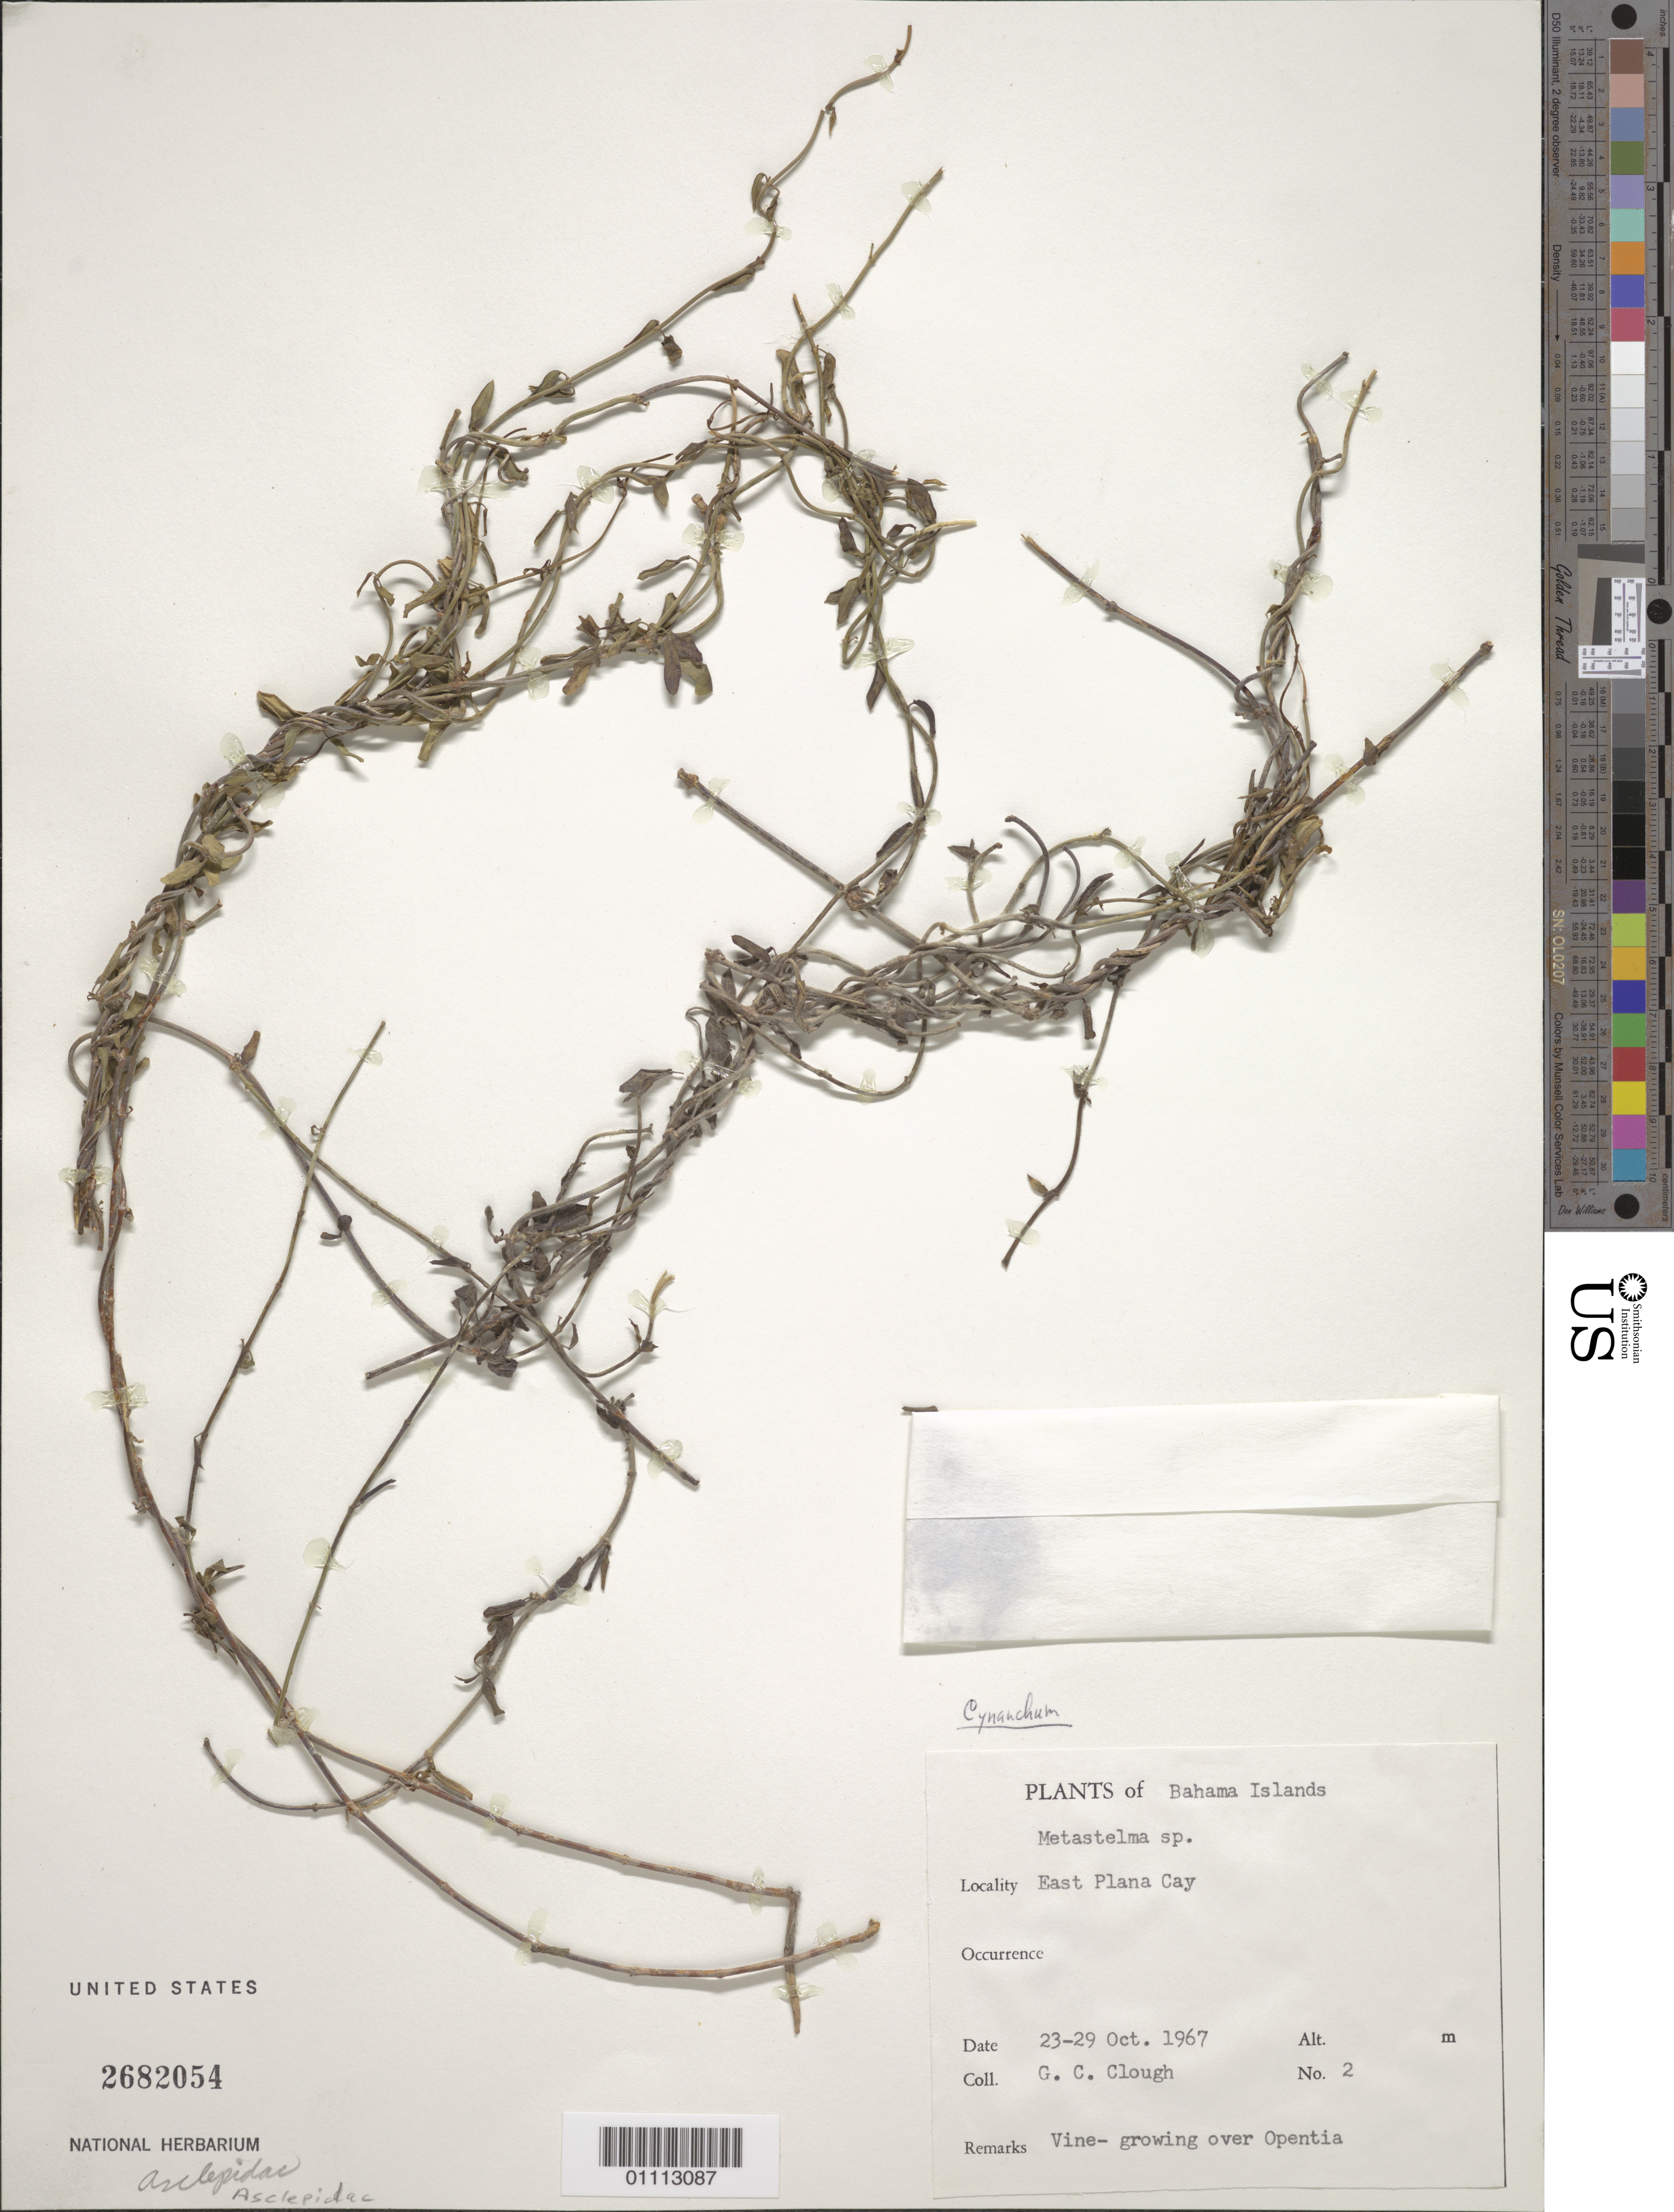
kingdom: Plantae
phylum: Tracheophyta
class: Magnoliopsida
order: Gentianales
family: Apocynaceae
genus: Cynanchum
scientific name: Cynanchum sp.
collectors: G. Clough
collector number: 2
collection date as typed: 23 Oct 1967 to 29 Oct 1967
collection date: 1967-10-23/1967-10-29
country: Bahamas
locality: East Plana Cay.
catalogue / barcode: US 2682054